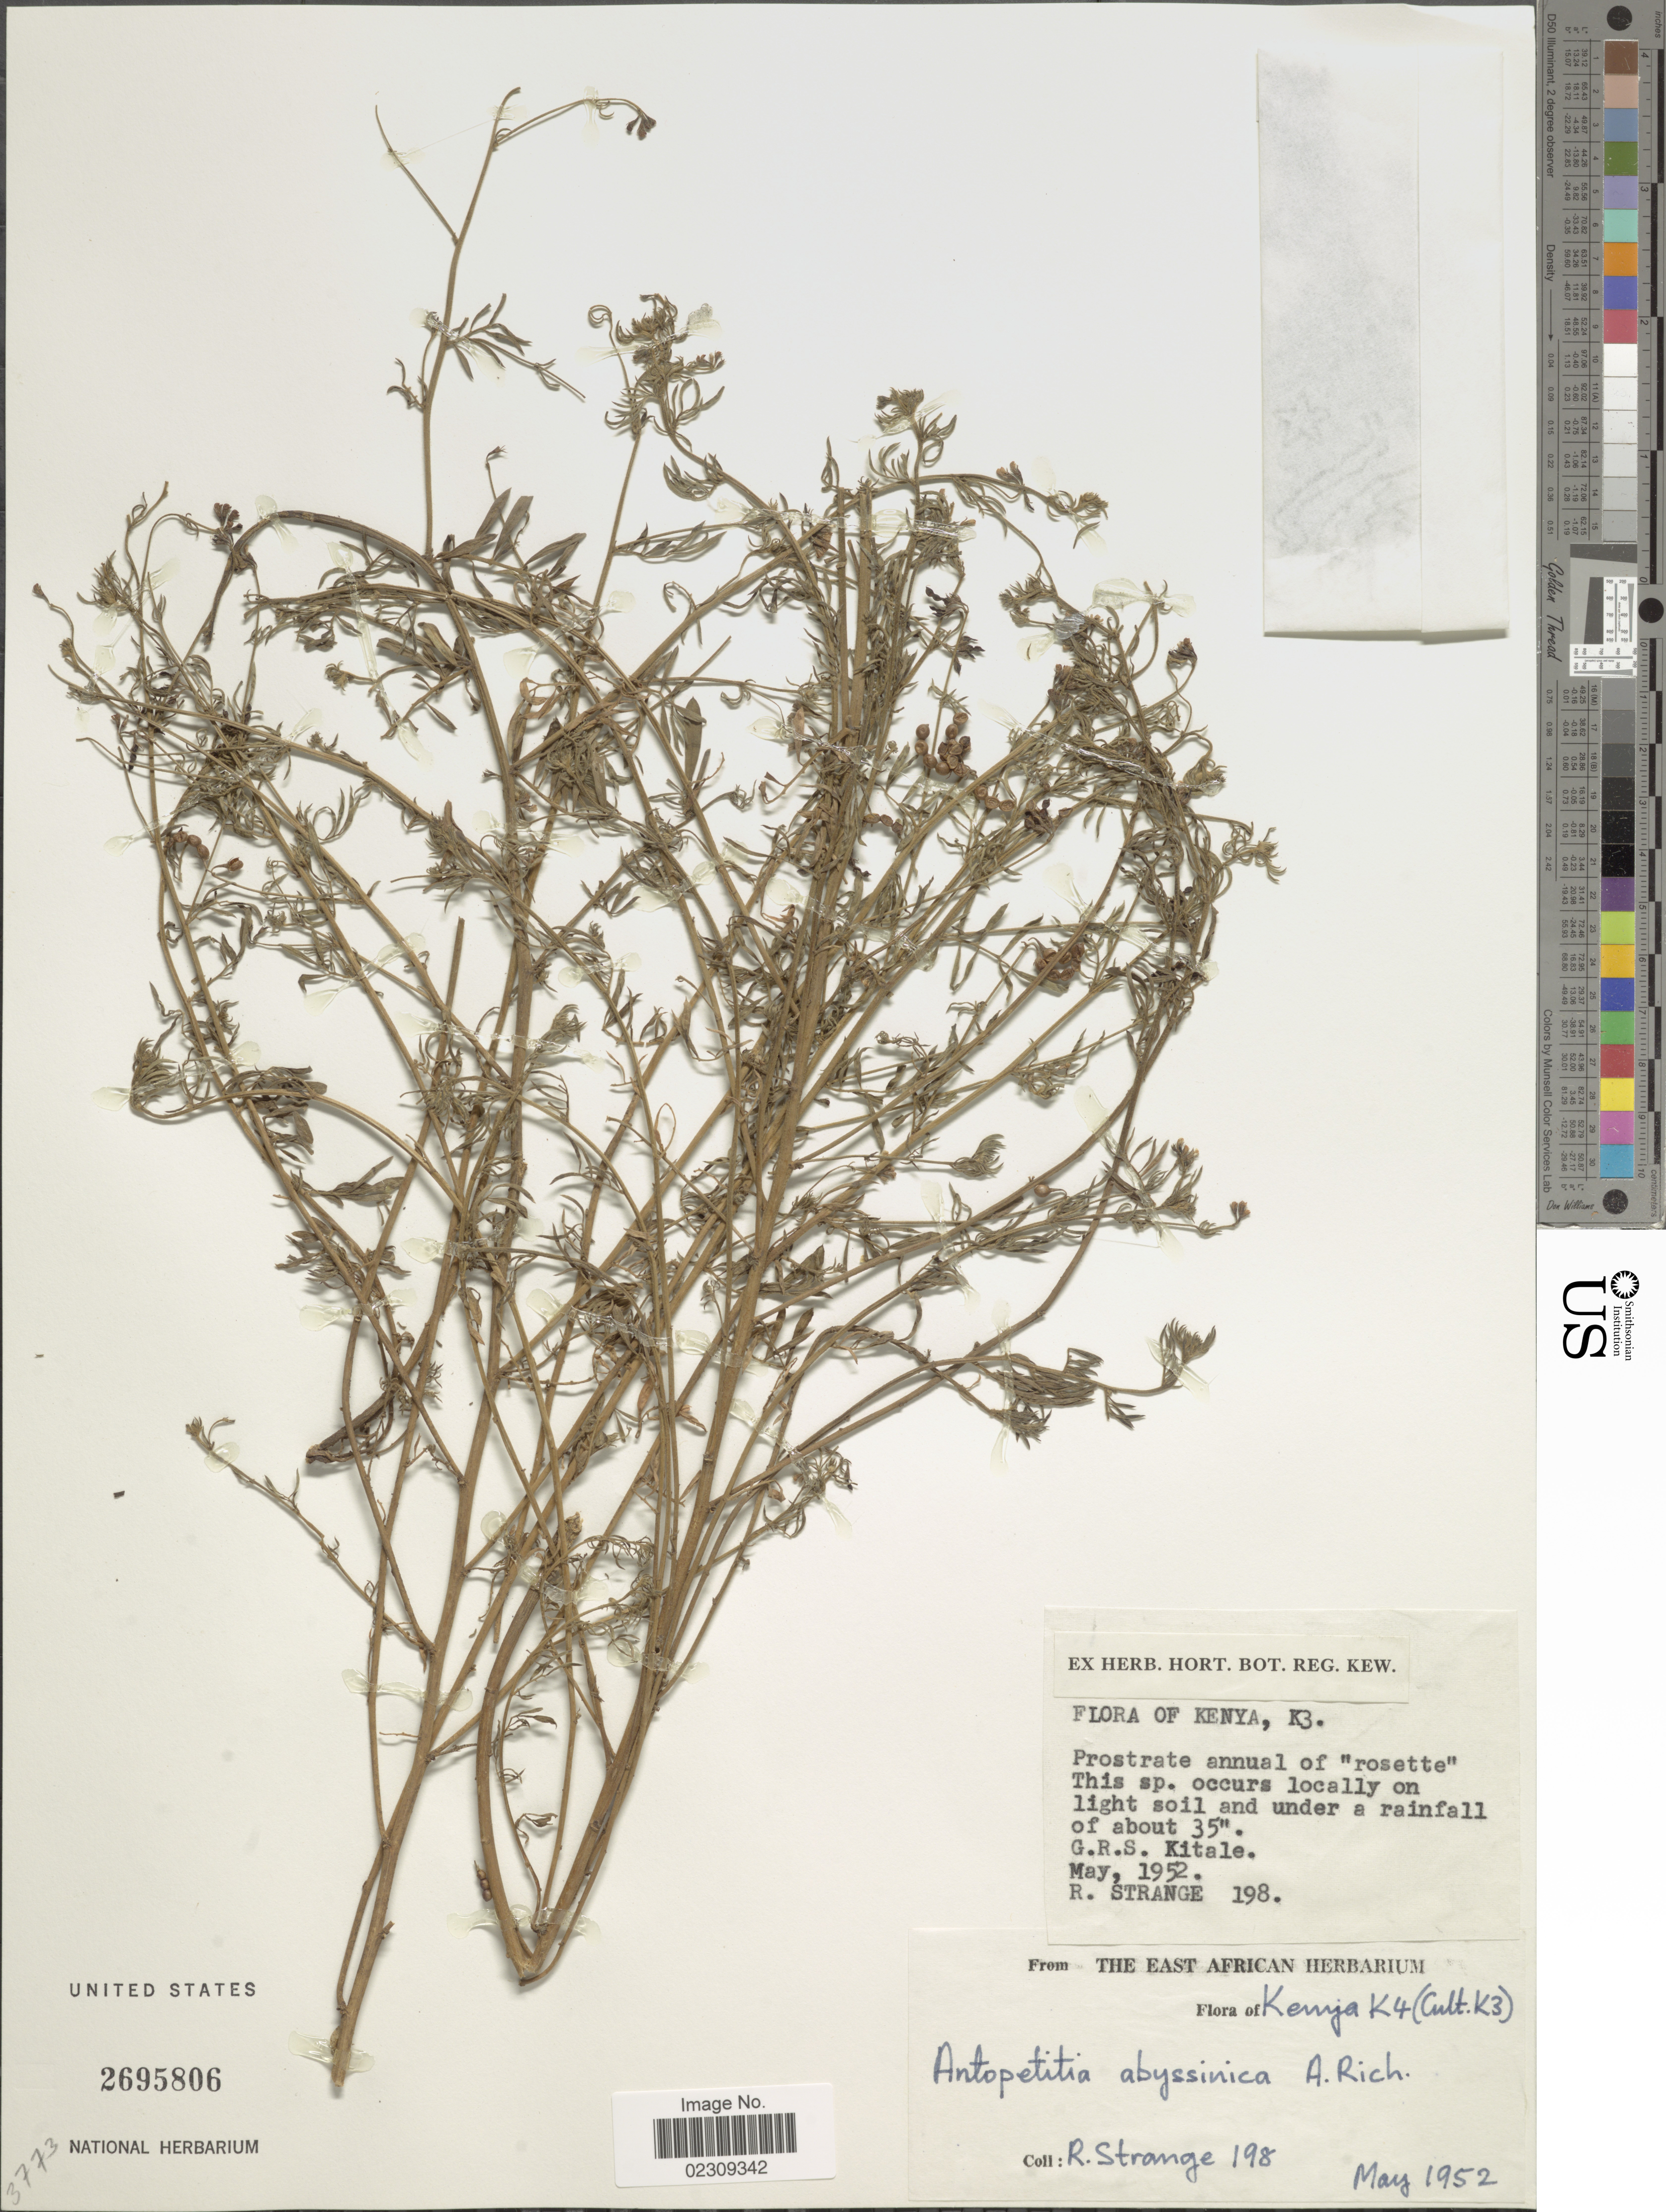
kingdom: Plantae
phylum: Tracheophyta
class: Magnoliopsida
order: Fabales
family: Fabaceae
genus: Antopetitia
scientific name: Antopetitia abyssinica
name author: A. Rich.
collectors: R. Strange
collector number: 198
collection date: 1952-05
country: Kenya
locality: Kenya, K3, K4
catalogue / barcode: US 2695806